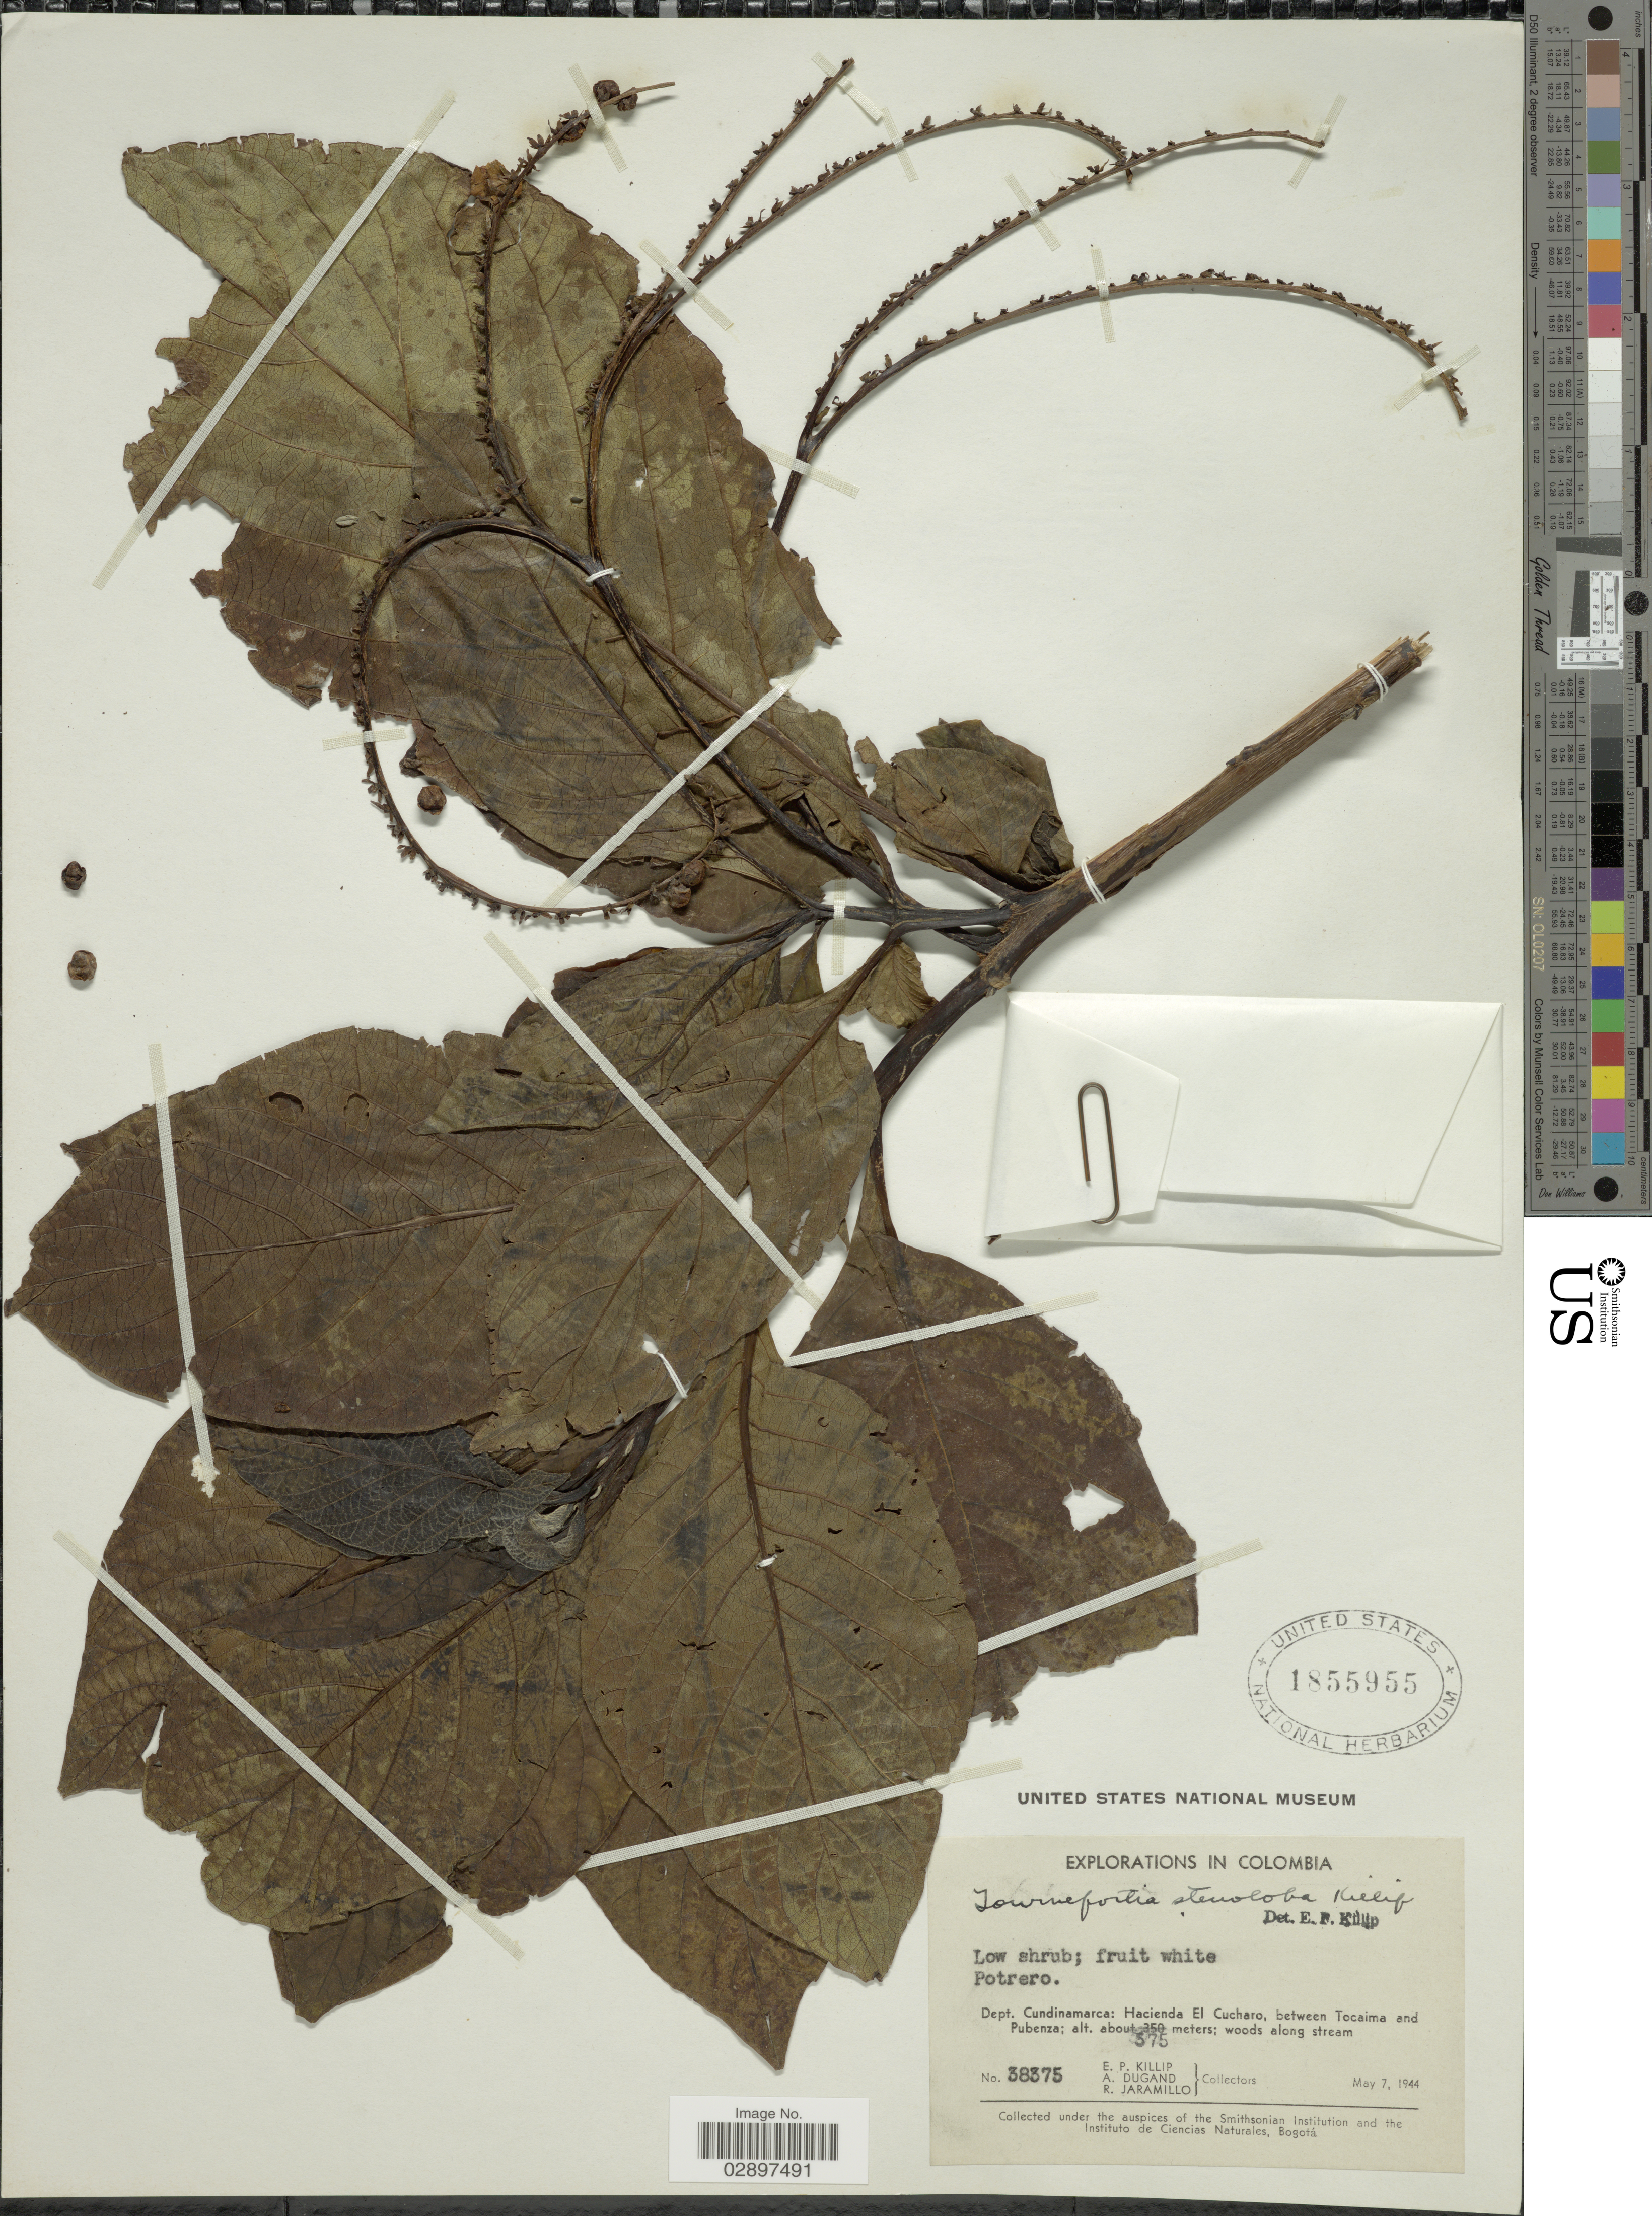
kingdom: Plantae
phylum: Tracheophyta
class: Magnoliopsida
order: Boraginales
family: Heliotropiaceae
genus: Tournefortia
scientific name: Tournefortia stenoloba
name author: Killip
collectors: E. P. Killip, A. Dugand & R. Jaramillo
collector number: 38375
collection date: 1944-05-07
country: Colombia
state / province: Cundinamarca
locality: Dept. Cundinamarca: Hacienda El Cucharo, between Tocaima and Pubenza.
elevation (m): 375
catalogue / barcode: US 1855955